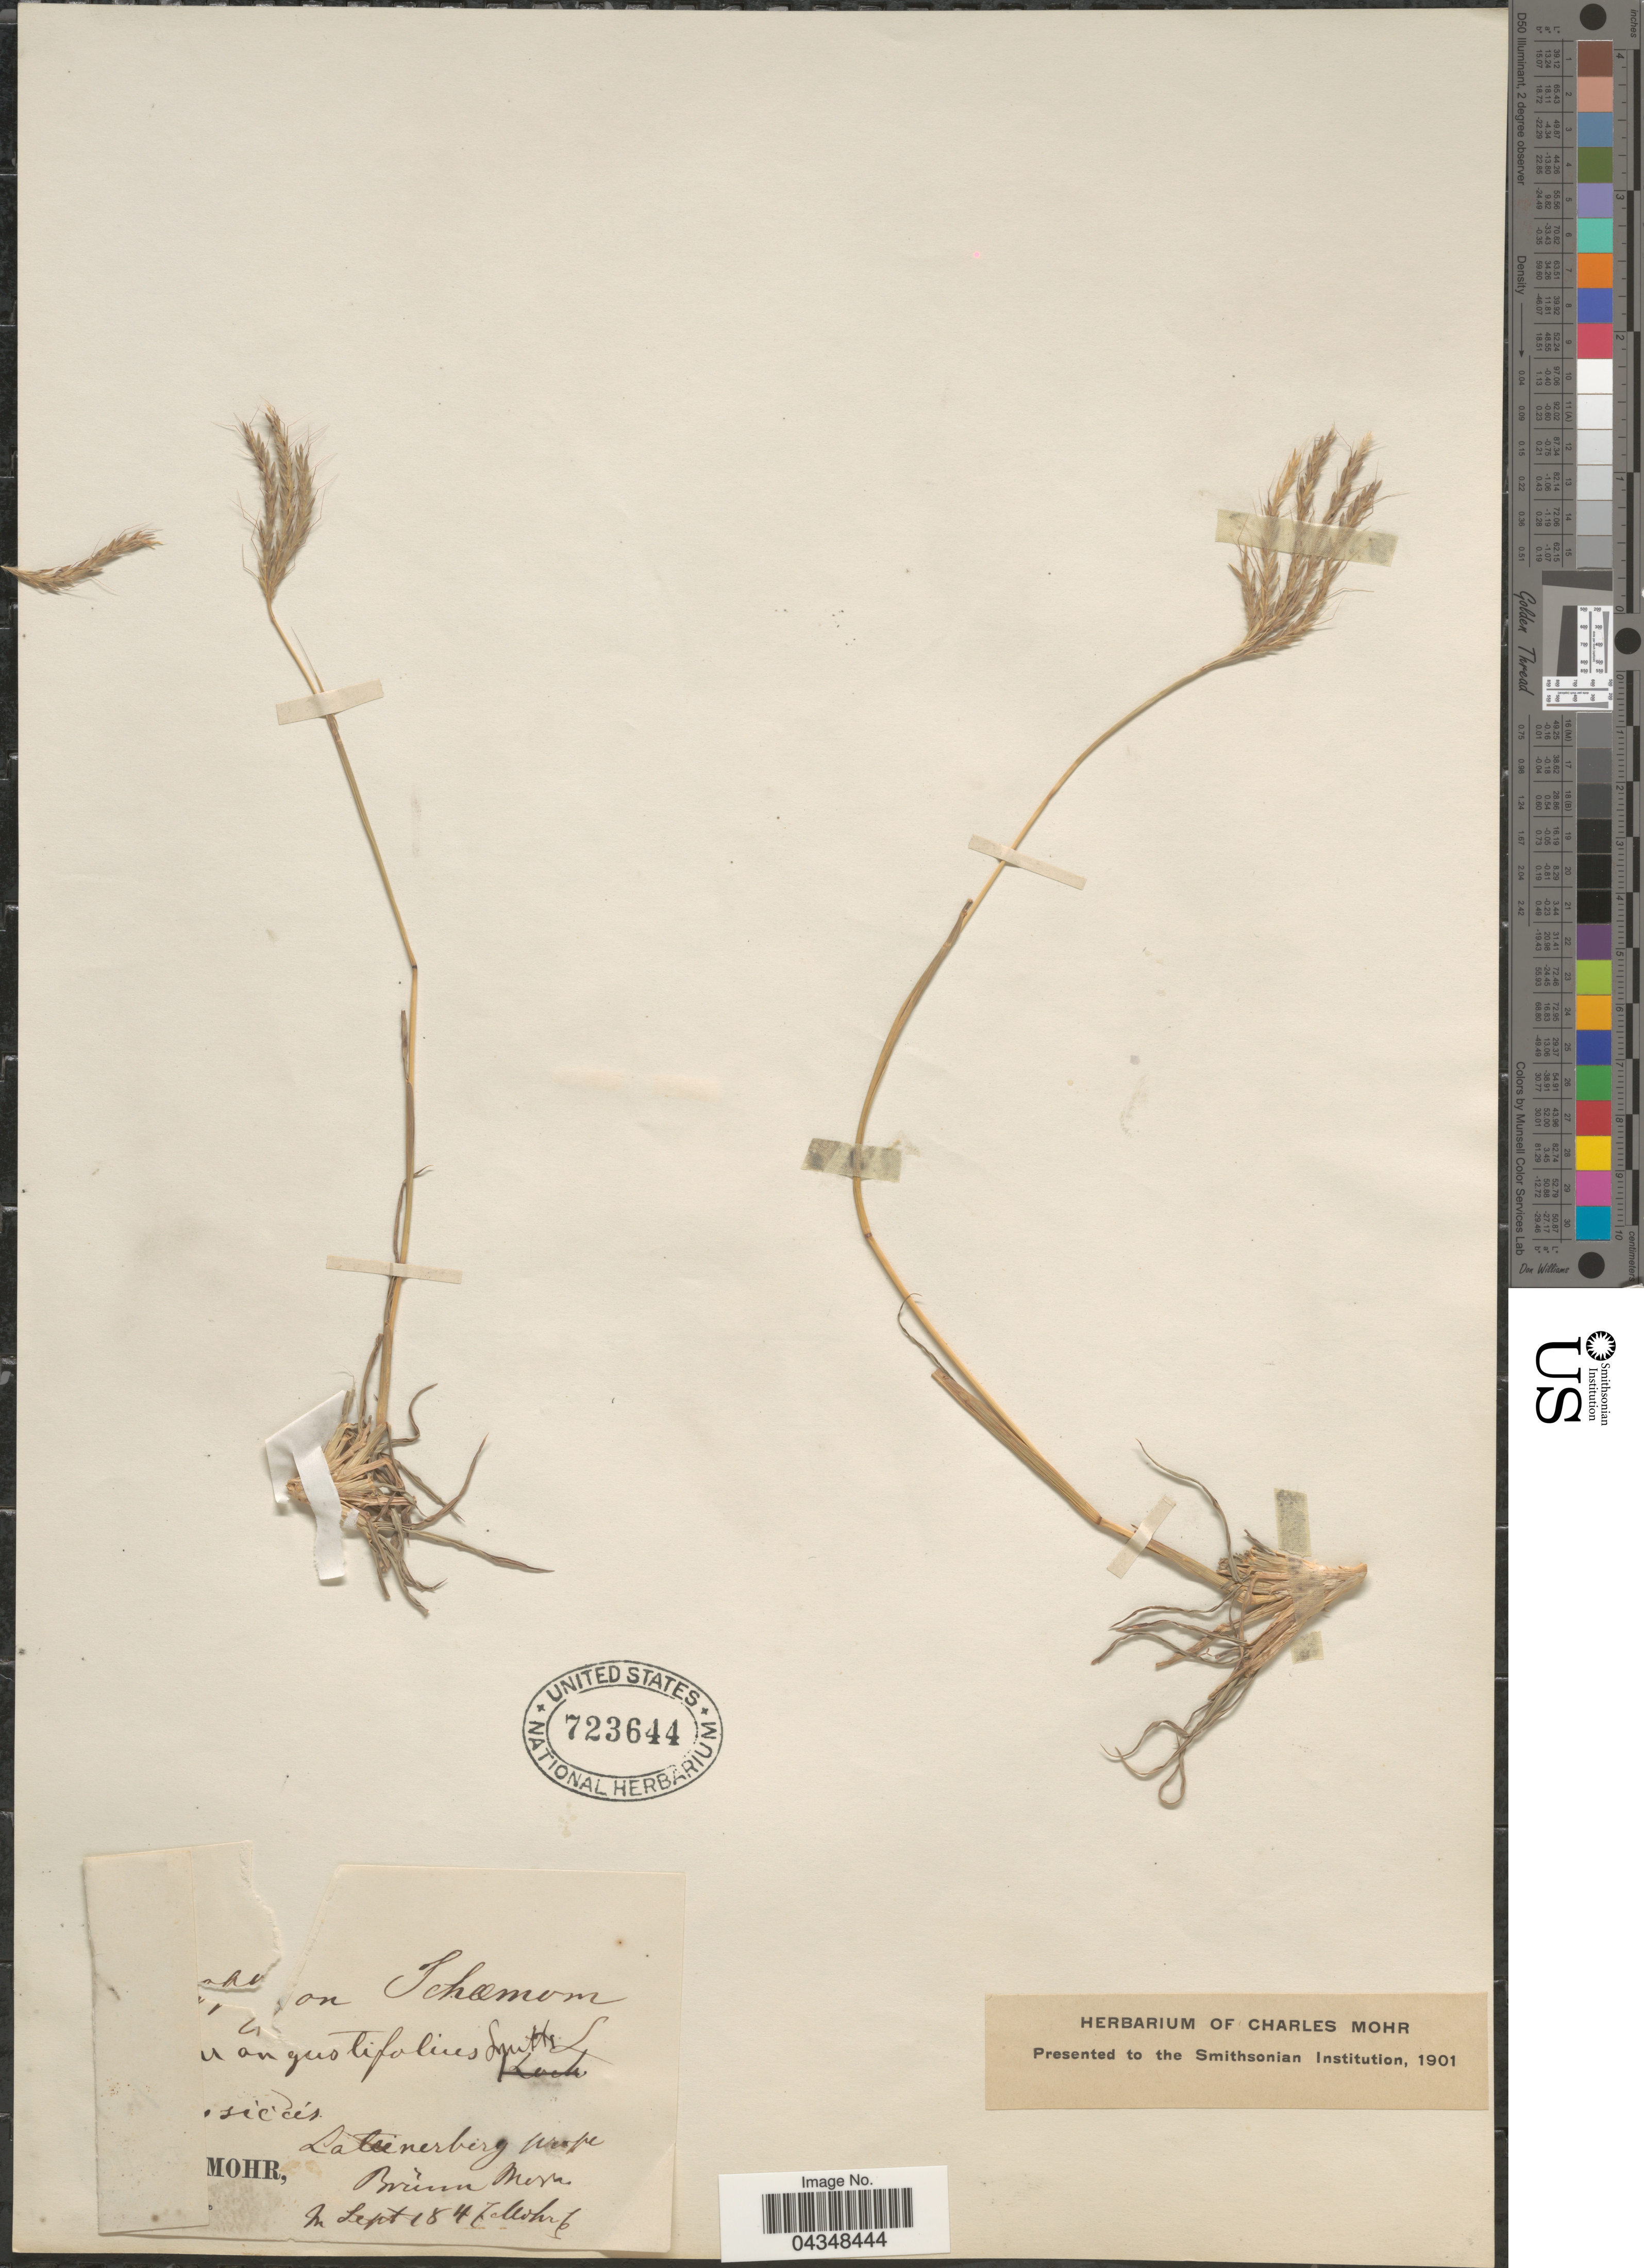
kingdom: Plantae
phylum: Tracheophyta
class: Liliopsida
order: Poales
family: Poaceae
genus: Bothriochloa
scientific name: Bothriochloa ischaemum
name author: (L.) Keng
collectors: Mohr, --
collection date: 1847-09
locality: Lateinerberg prope Brunn Messa. [interpreted]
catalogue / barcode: US 723644